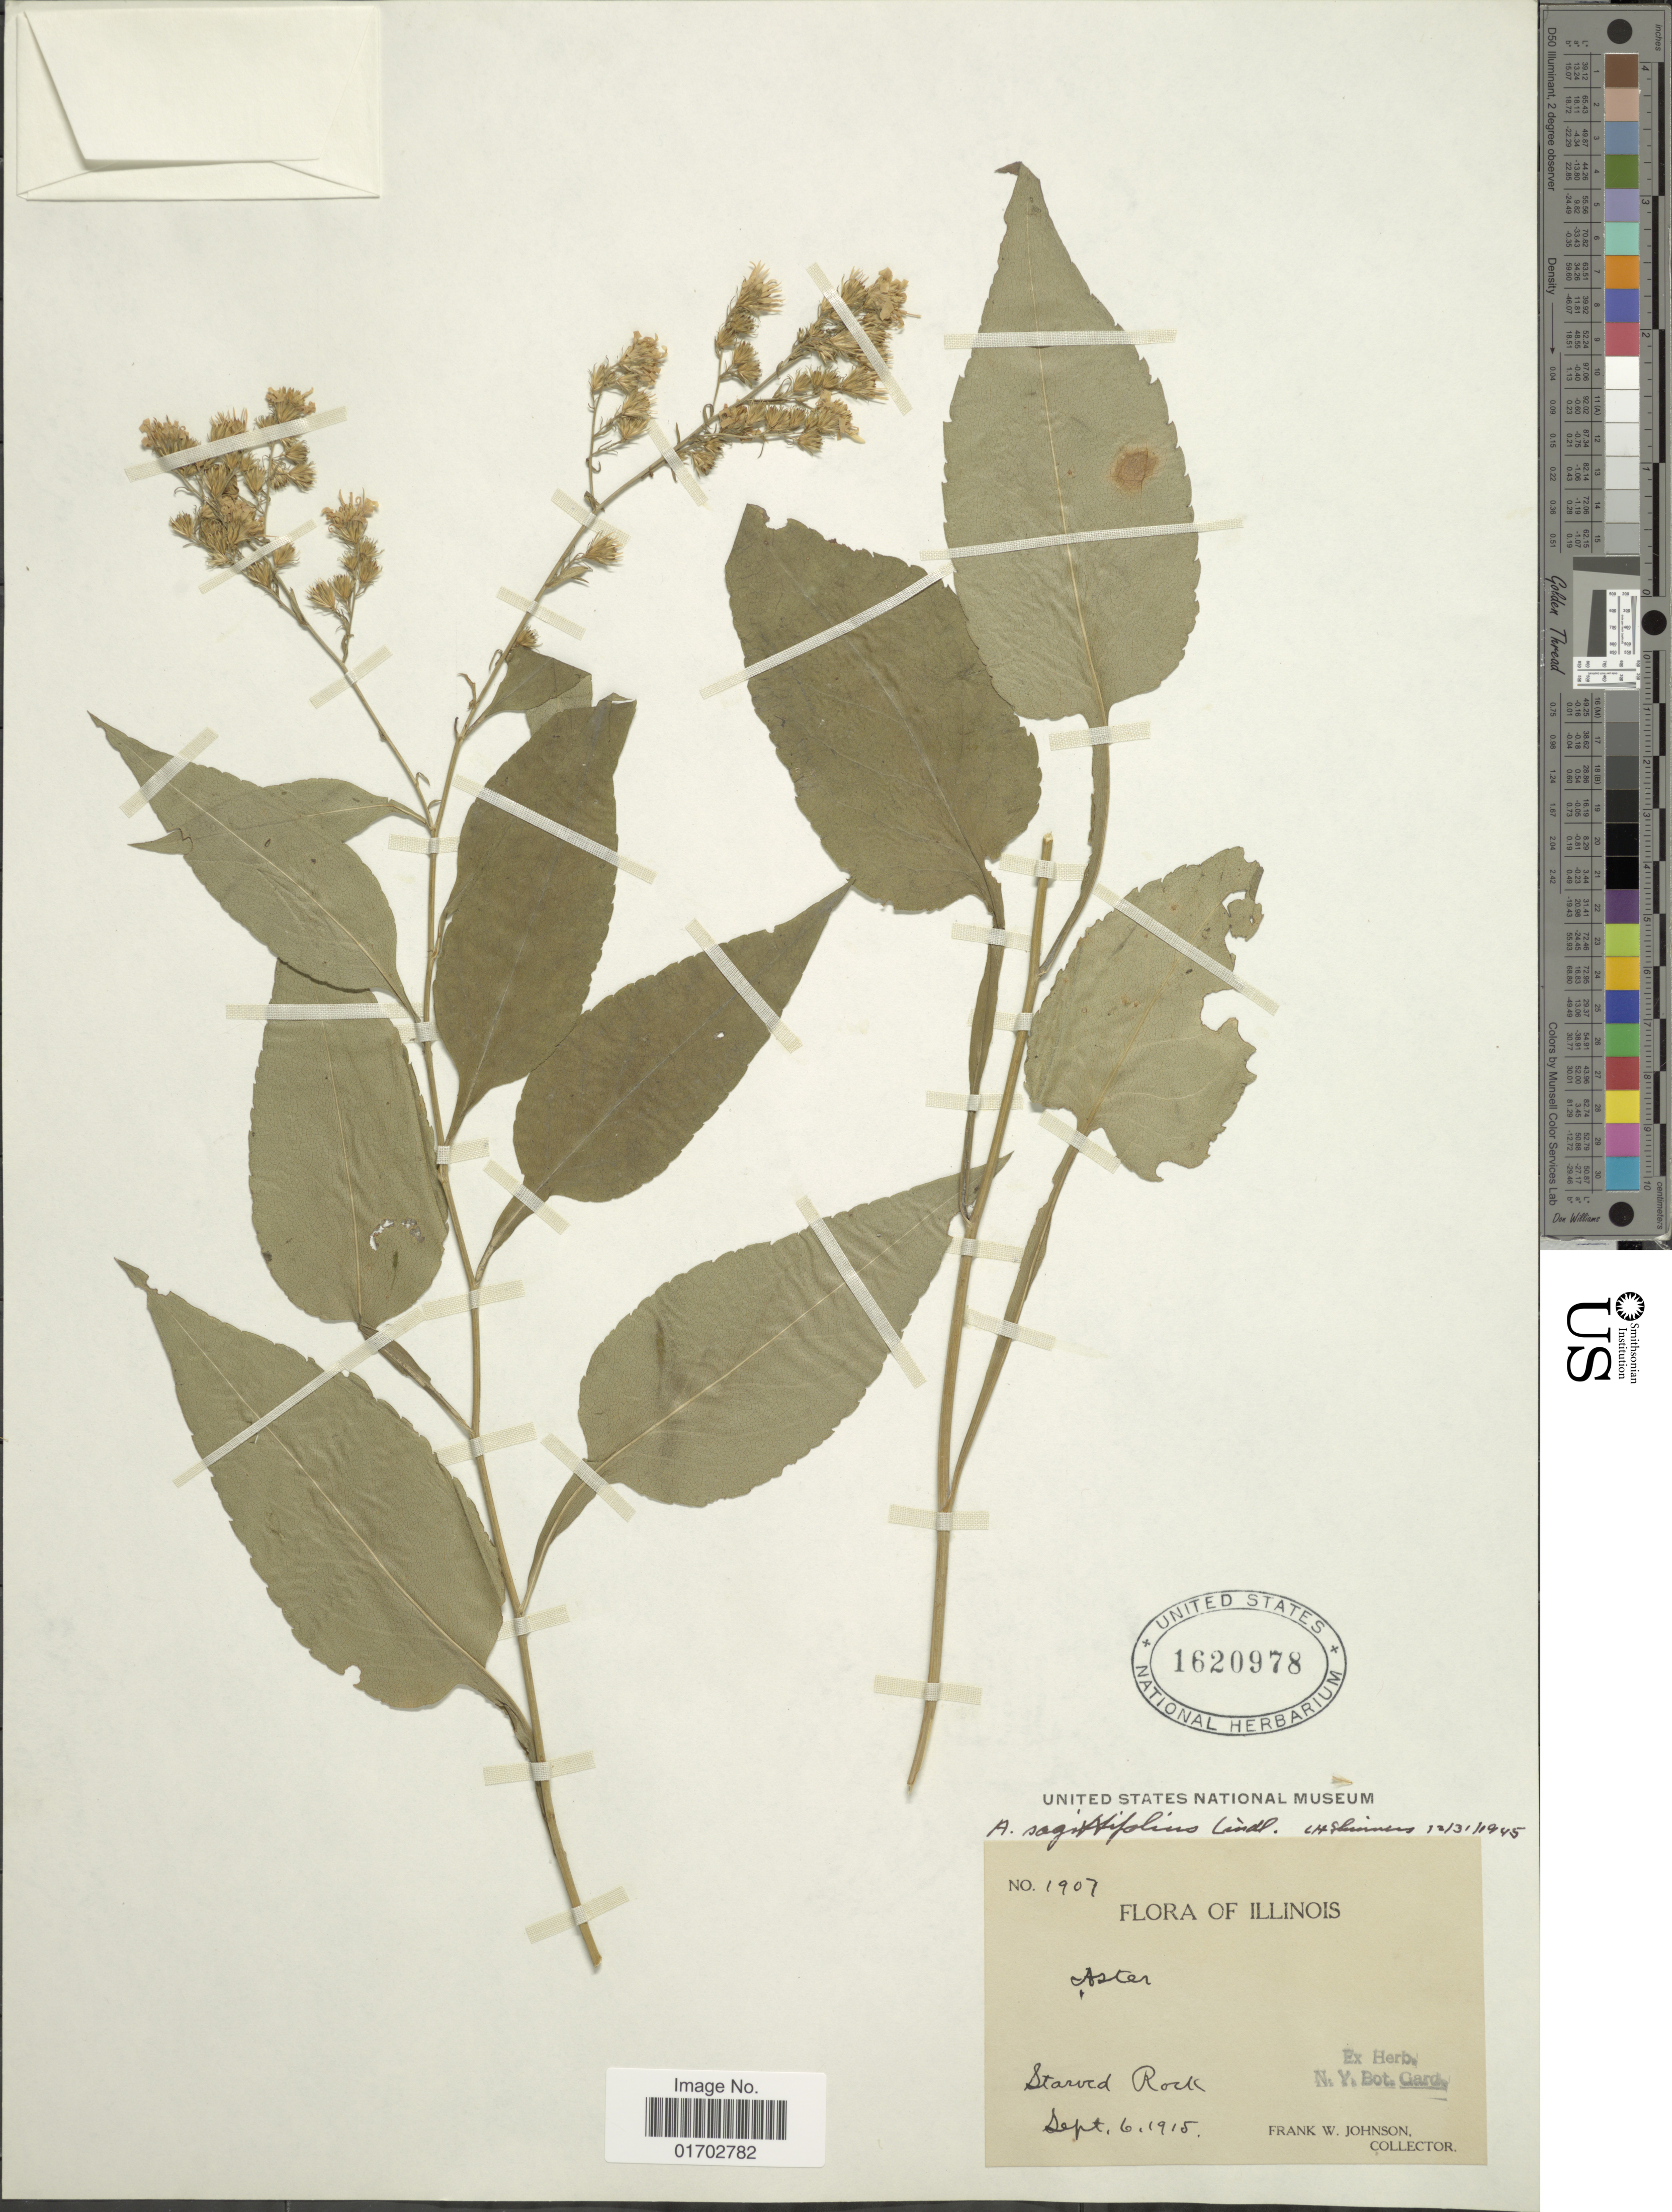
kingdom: Plantae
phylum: Tracheophyta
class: Magnoliopsida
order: Asterales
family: Asteraceae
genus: Symphyotrichum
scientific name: Symphyotrichum sagittifolium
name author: (Wedem. ex Willd.) G.L. Nesom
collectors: F. W. Johnson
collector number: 1907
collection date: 1915-09-06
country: United States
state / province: Illinois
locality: Starbed Rock.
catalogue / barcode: US 1620978